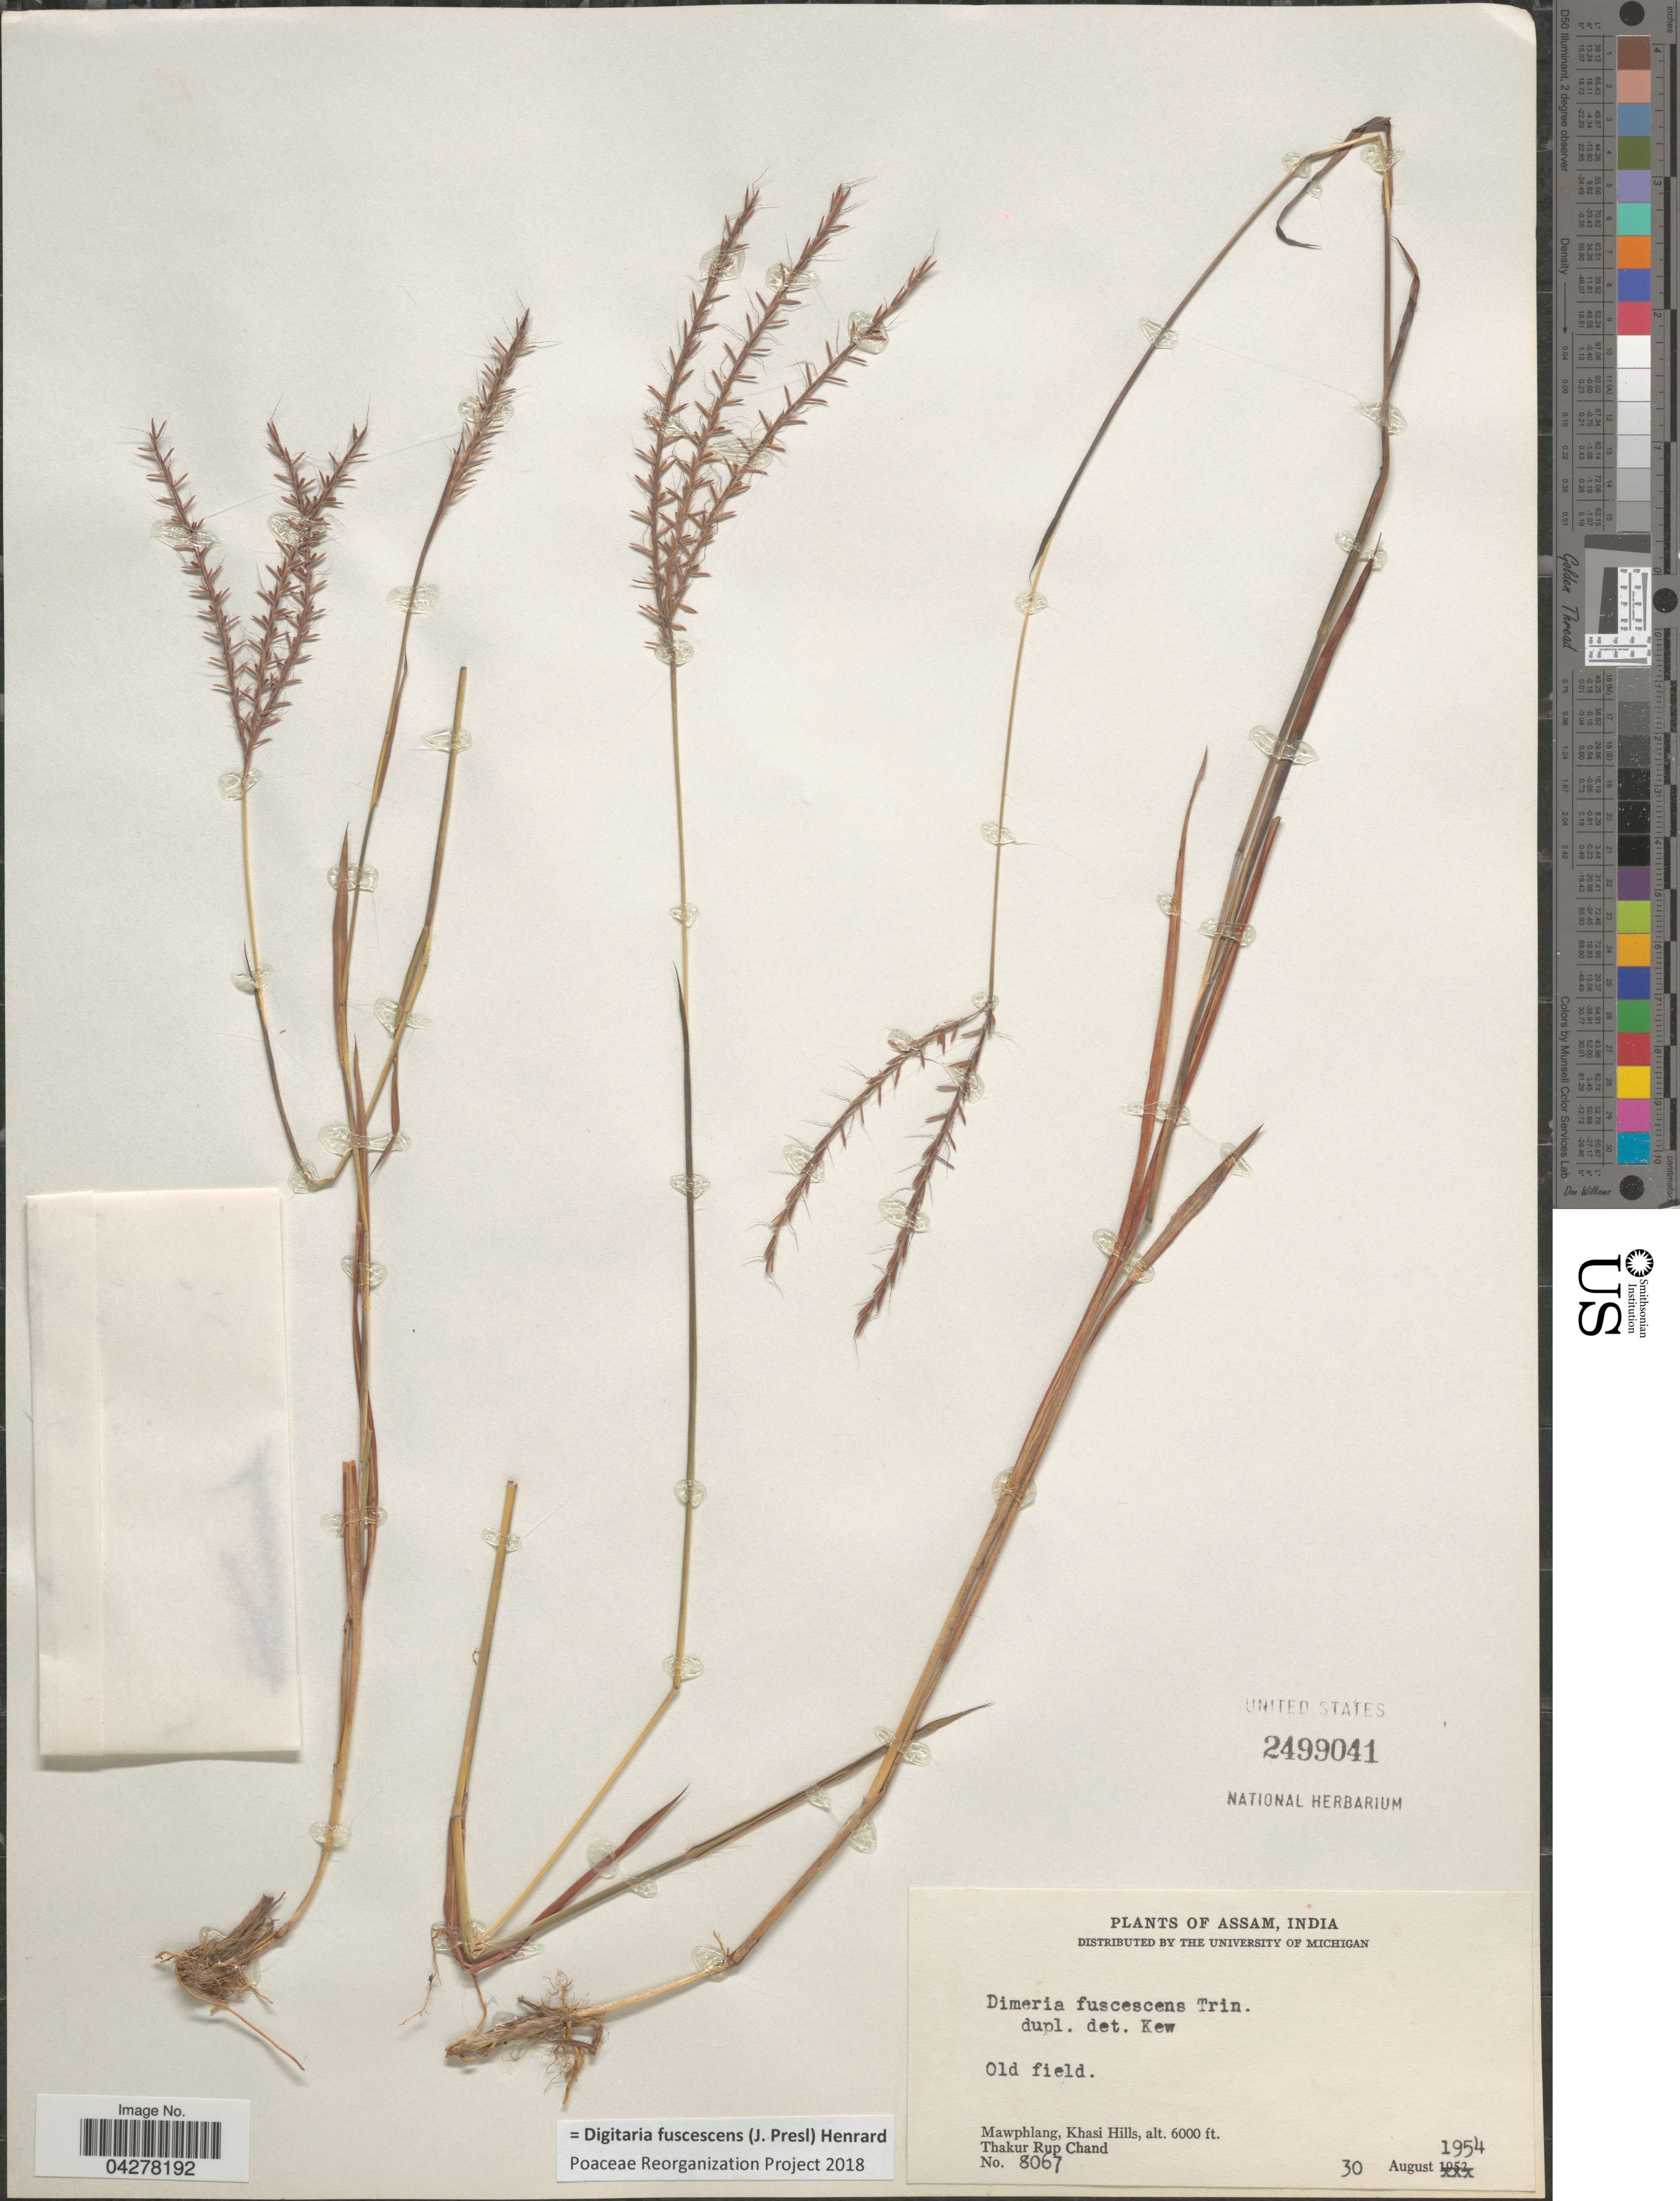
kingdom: Plantae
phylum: Tracheophyta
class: Liliopsida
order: Poales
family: Poaceae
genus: Digitaria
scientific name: Digitaria fuscescens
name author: (J. Presl) Henr.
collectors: T. R. Chand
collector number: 8067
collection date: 1954-08-30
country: India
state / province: Meghalaya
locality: Old field. Mawphlang, Khasi Hills.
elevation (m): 1829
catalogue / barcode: US 2499041